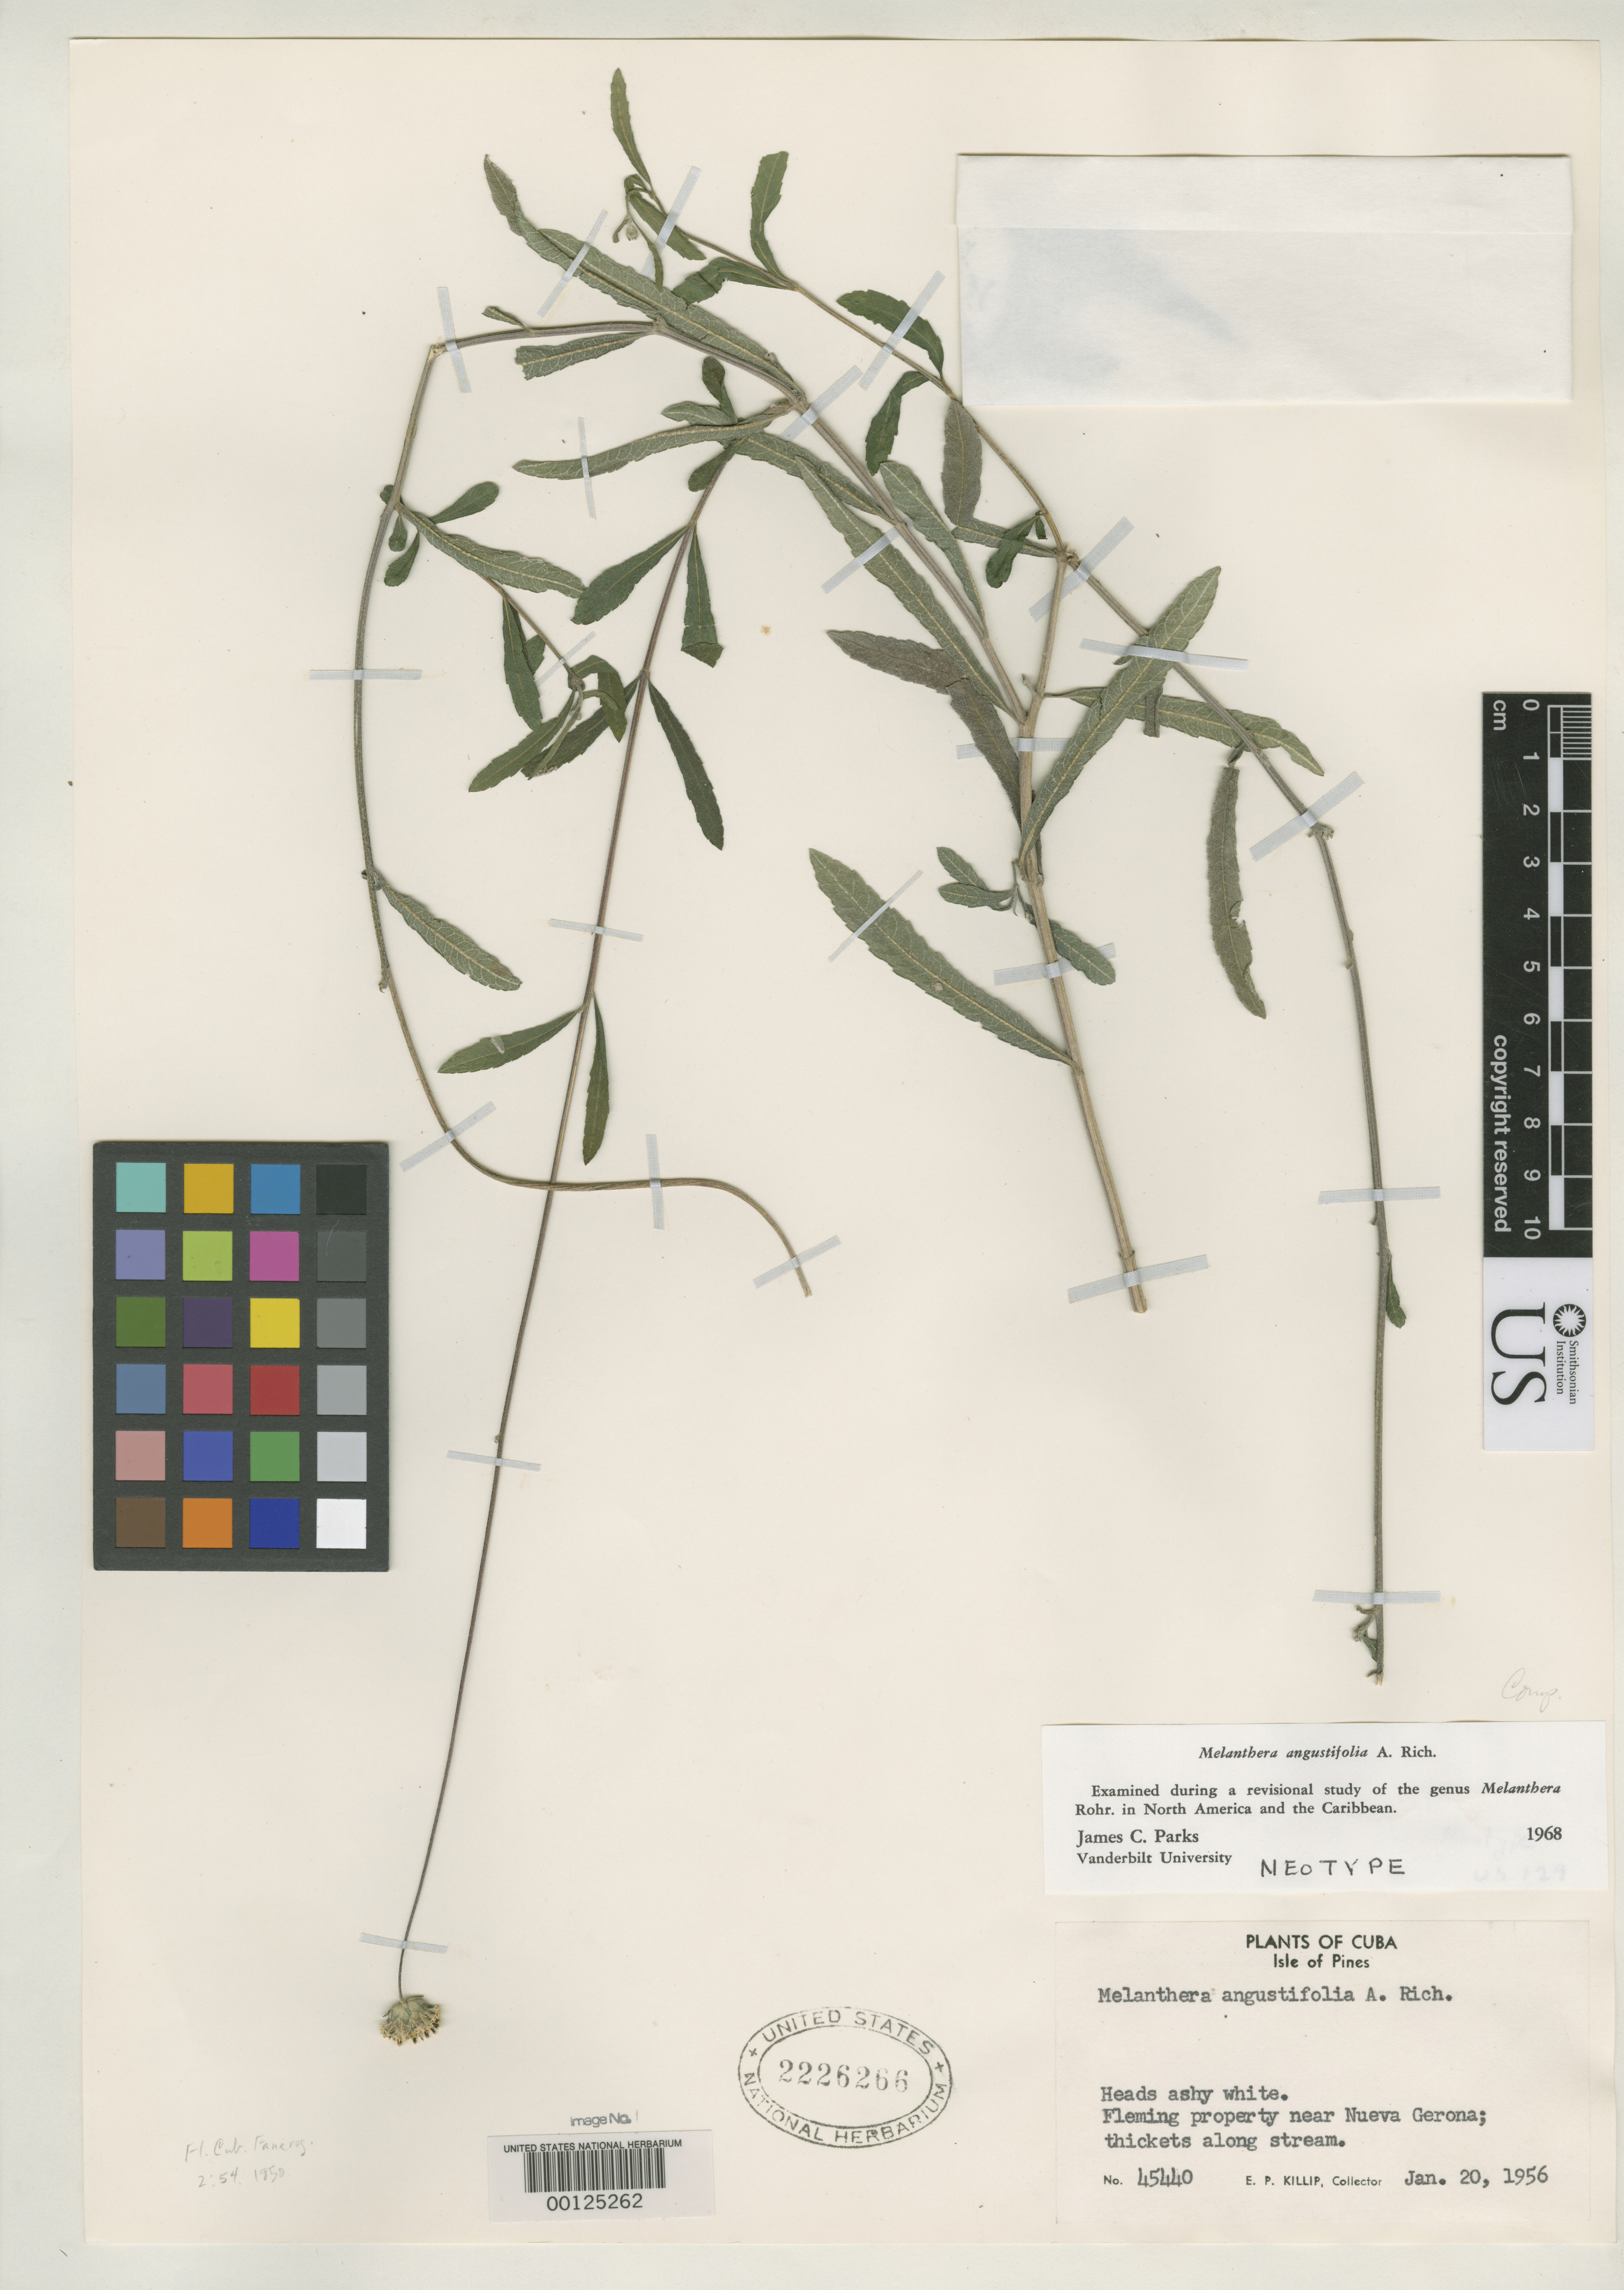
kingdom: Plantae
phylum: Tracheophyta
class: Magnoliopsida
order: Asterales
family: Asteraceae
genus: Melanthera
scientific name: Melanthera angustifolia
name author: A. Rich. in Sagra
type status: Neotype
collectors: E. P. Killip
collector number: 45440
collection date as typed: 20 Jan 1956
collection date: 1956-01-20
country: Cuba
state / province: Isla de La Juventud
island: Isla de La Juventud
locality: Fleming property near Nueva Gerona.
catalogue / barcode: US 2226266